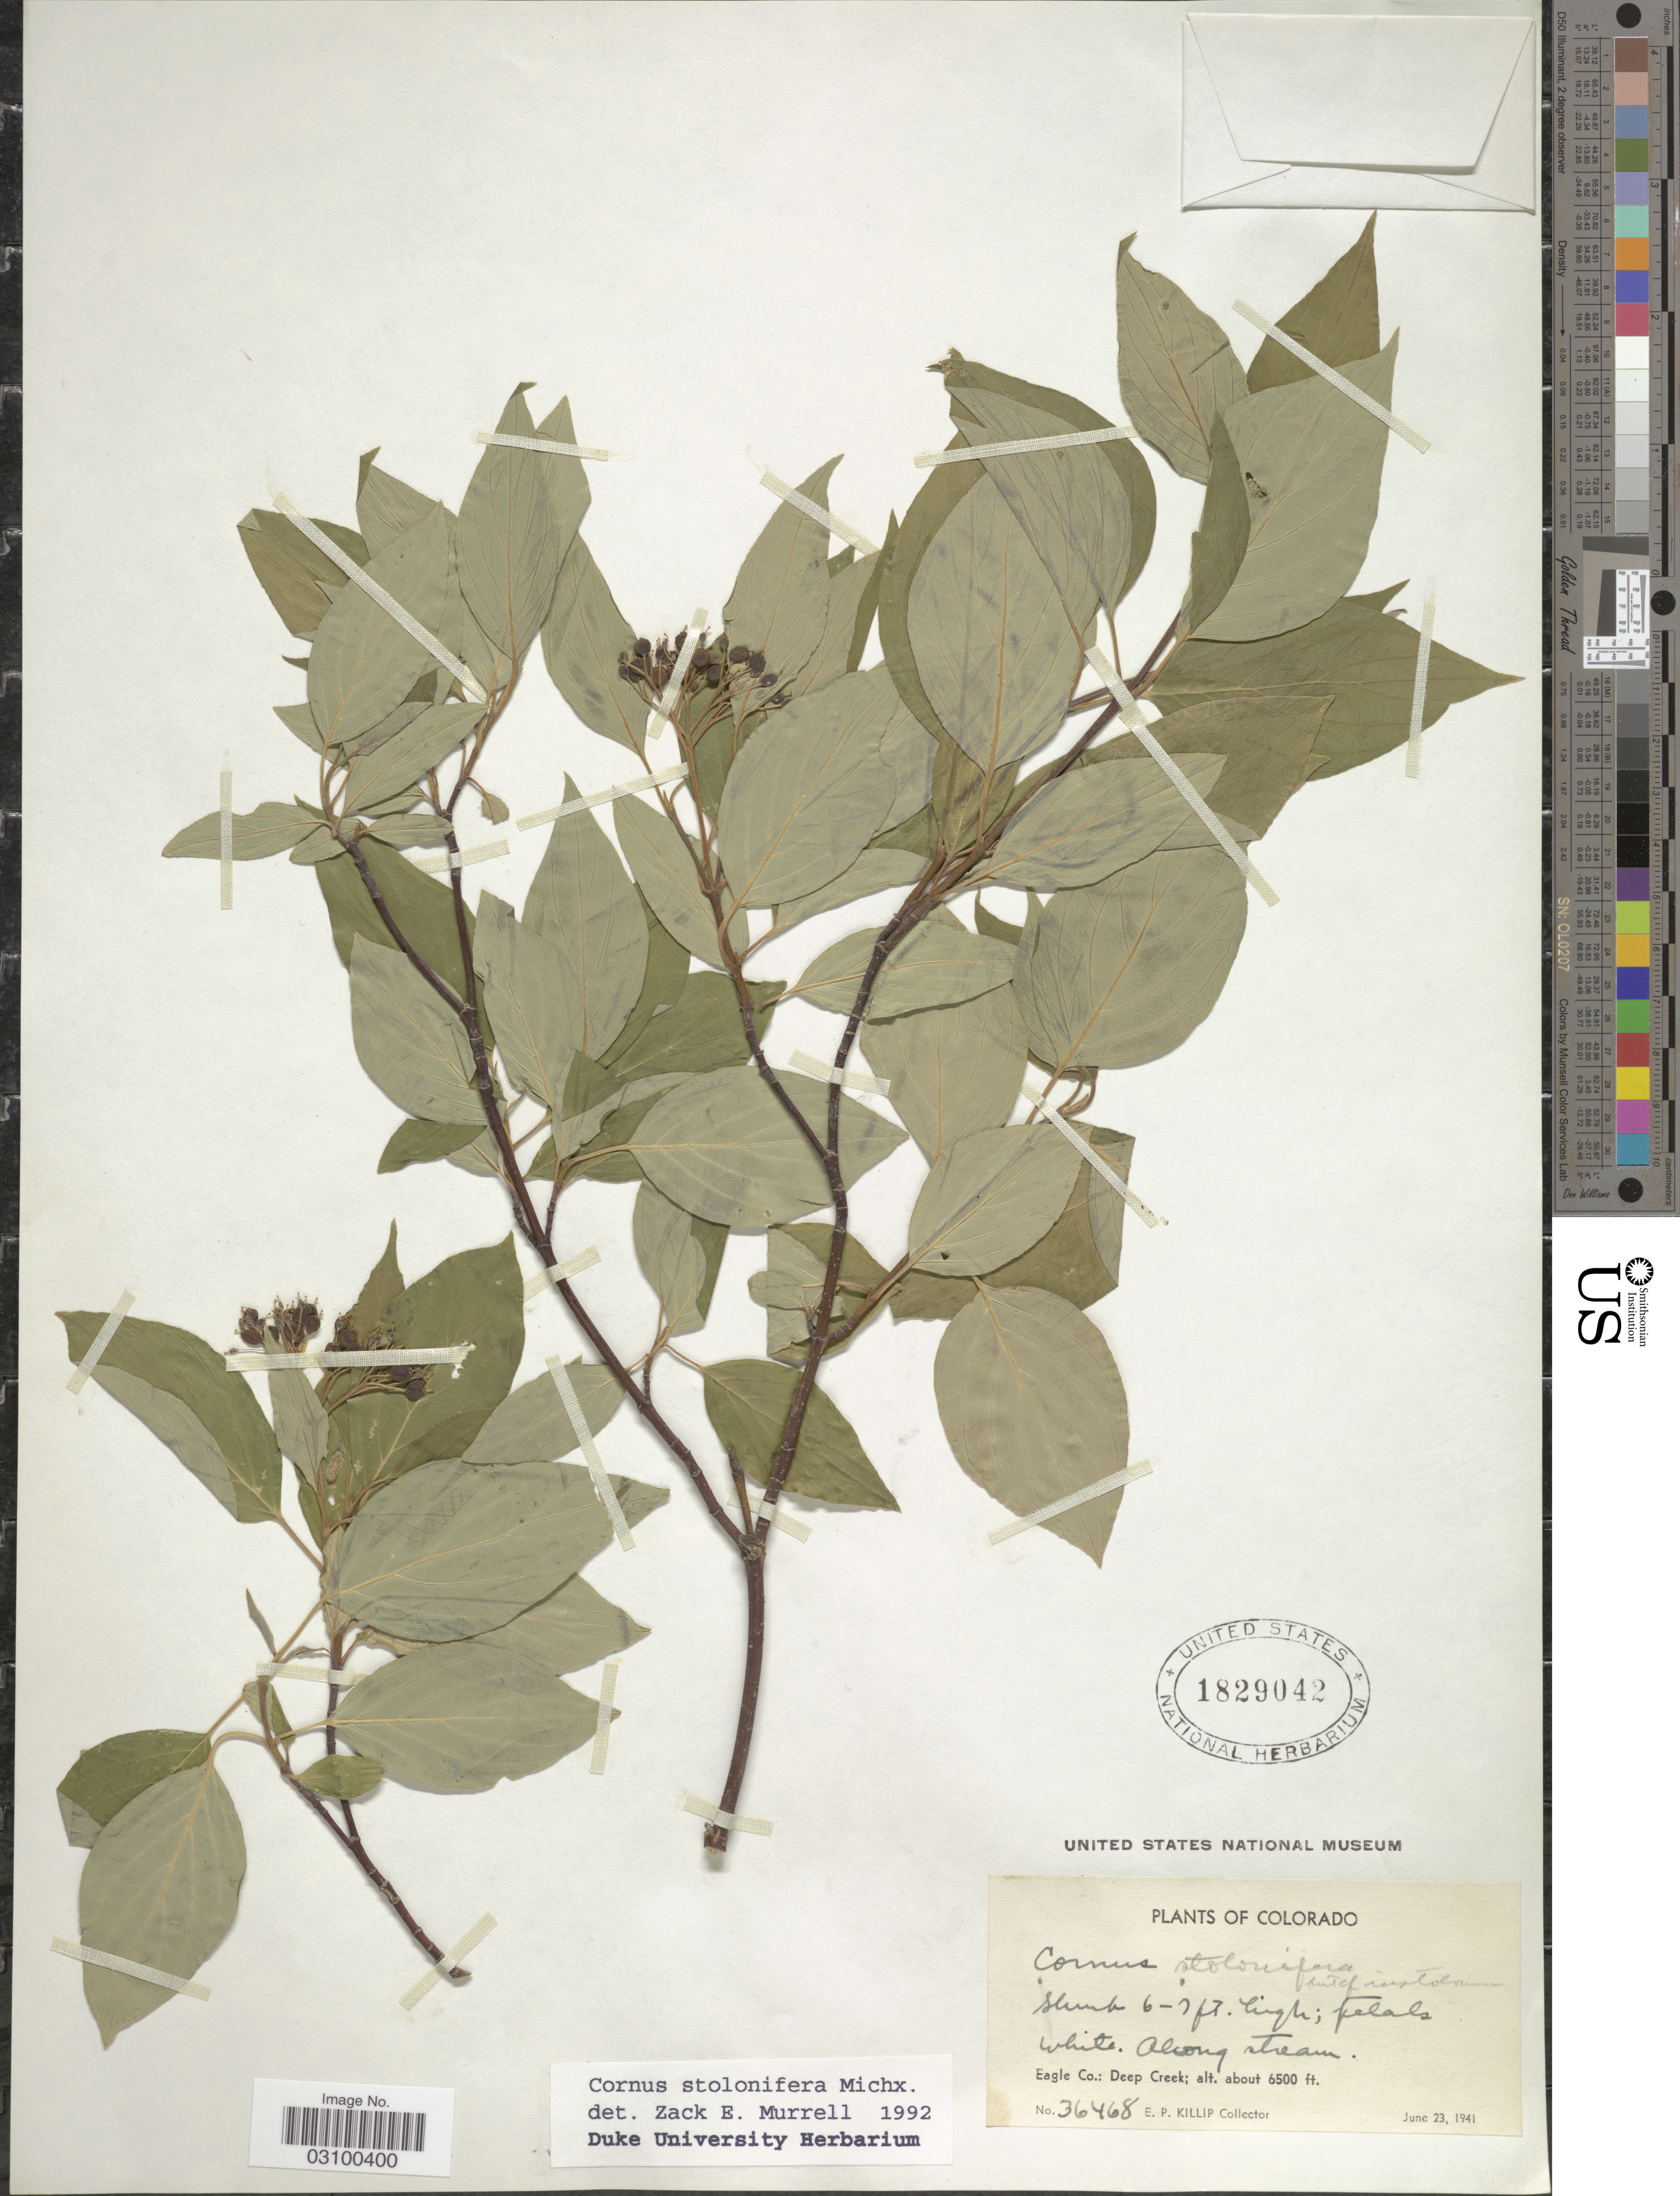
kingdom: Plantae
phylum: Tracheophyta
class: Magnoliopsida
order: Cornales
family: Cornaceae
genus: Cornus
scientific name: Cornus sericea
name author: L.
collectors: E. P. Killip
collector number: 36468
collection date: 1941-06-23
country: United States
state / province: Colorado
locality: Eagle Co: Deep Creek.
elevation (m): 1981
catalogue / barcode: US 1829042